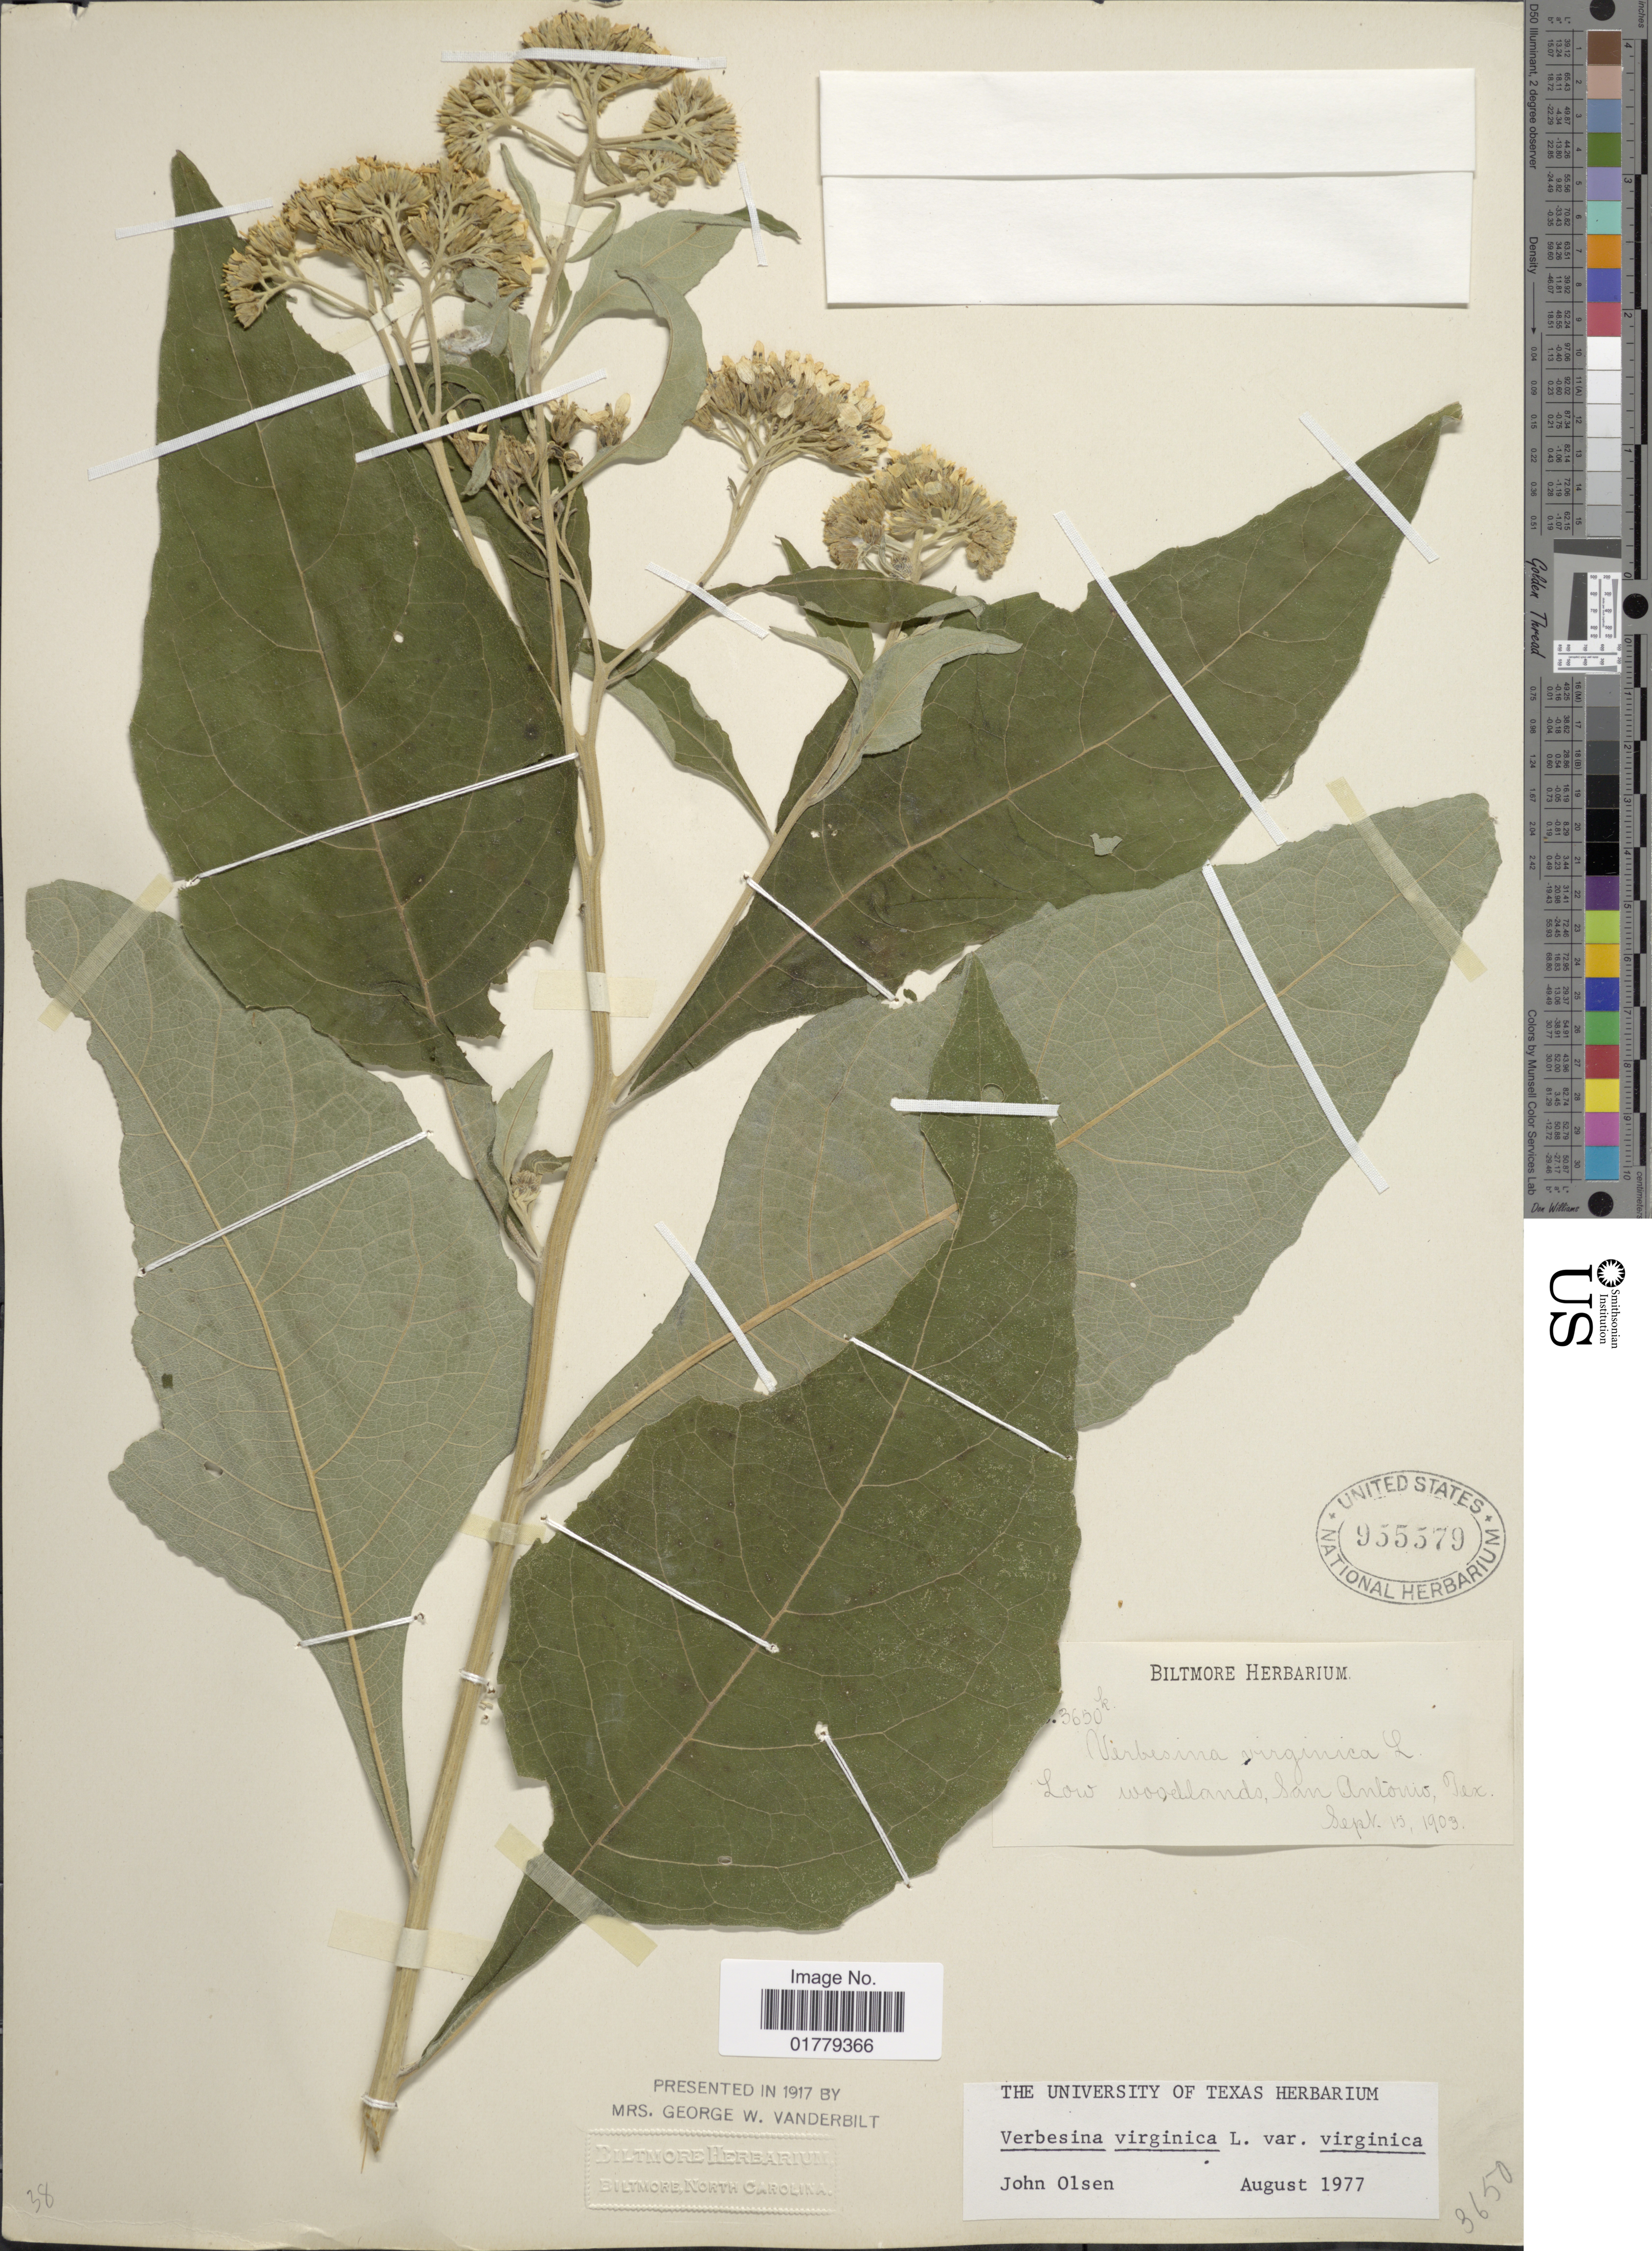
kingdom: Plantae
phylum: Tracheophyta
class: Magnoliopsida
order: Asterales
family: Asteraceae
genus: Verbesina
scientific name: Verbesina virginica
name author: L.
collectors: ex herb. Biltmore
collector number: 3650k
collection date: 1903-09-15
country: United States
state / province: Texas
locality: Low woodlands, San Antonio, Tex.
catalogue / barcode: US 955579